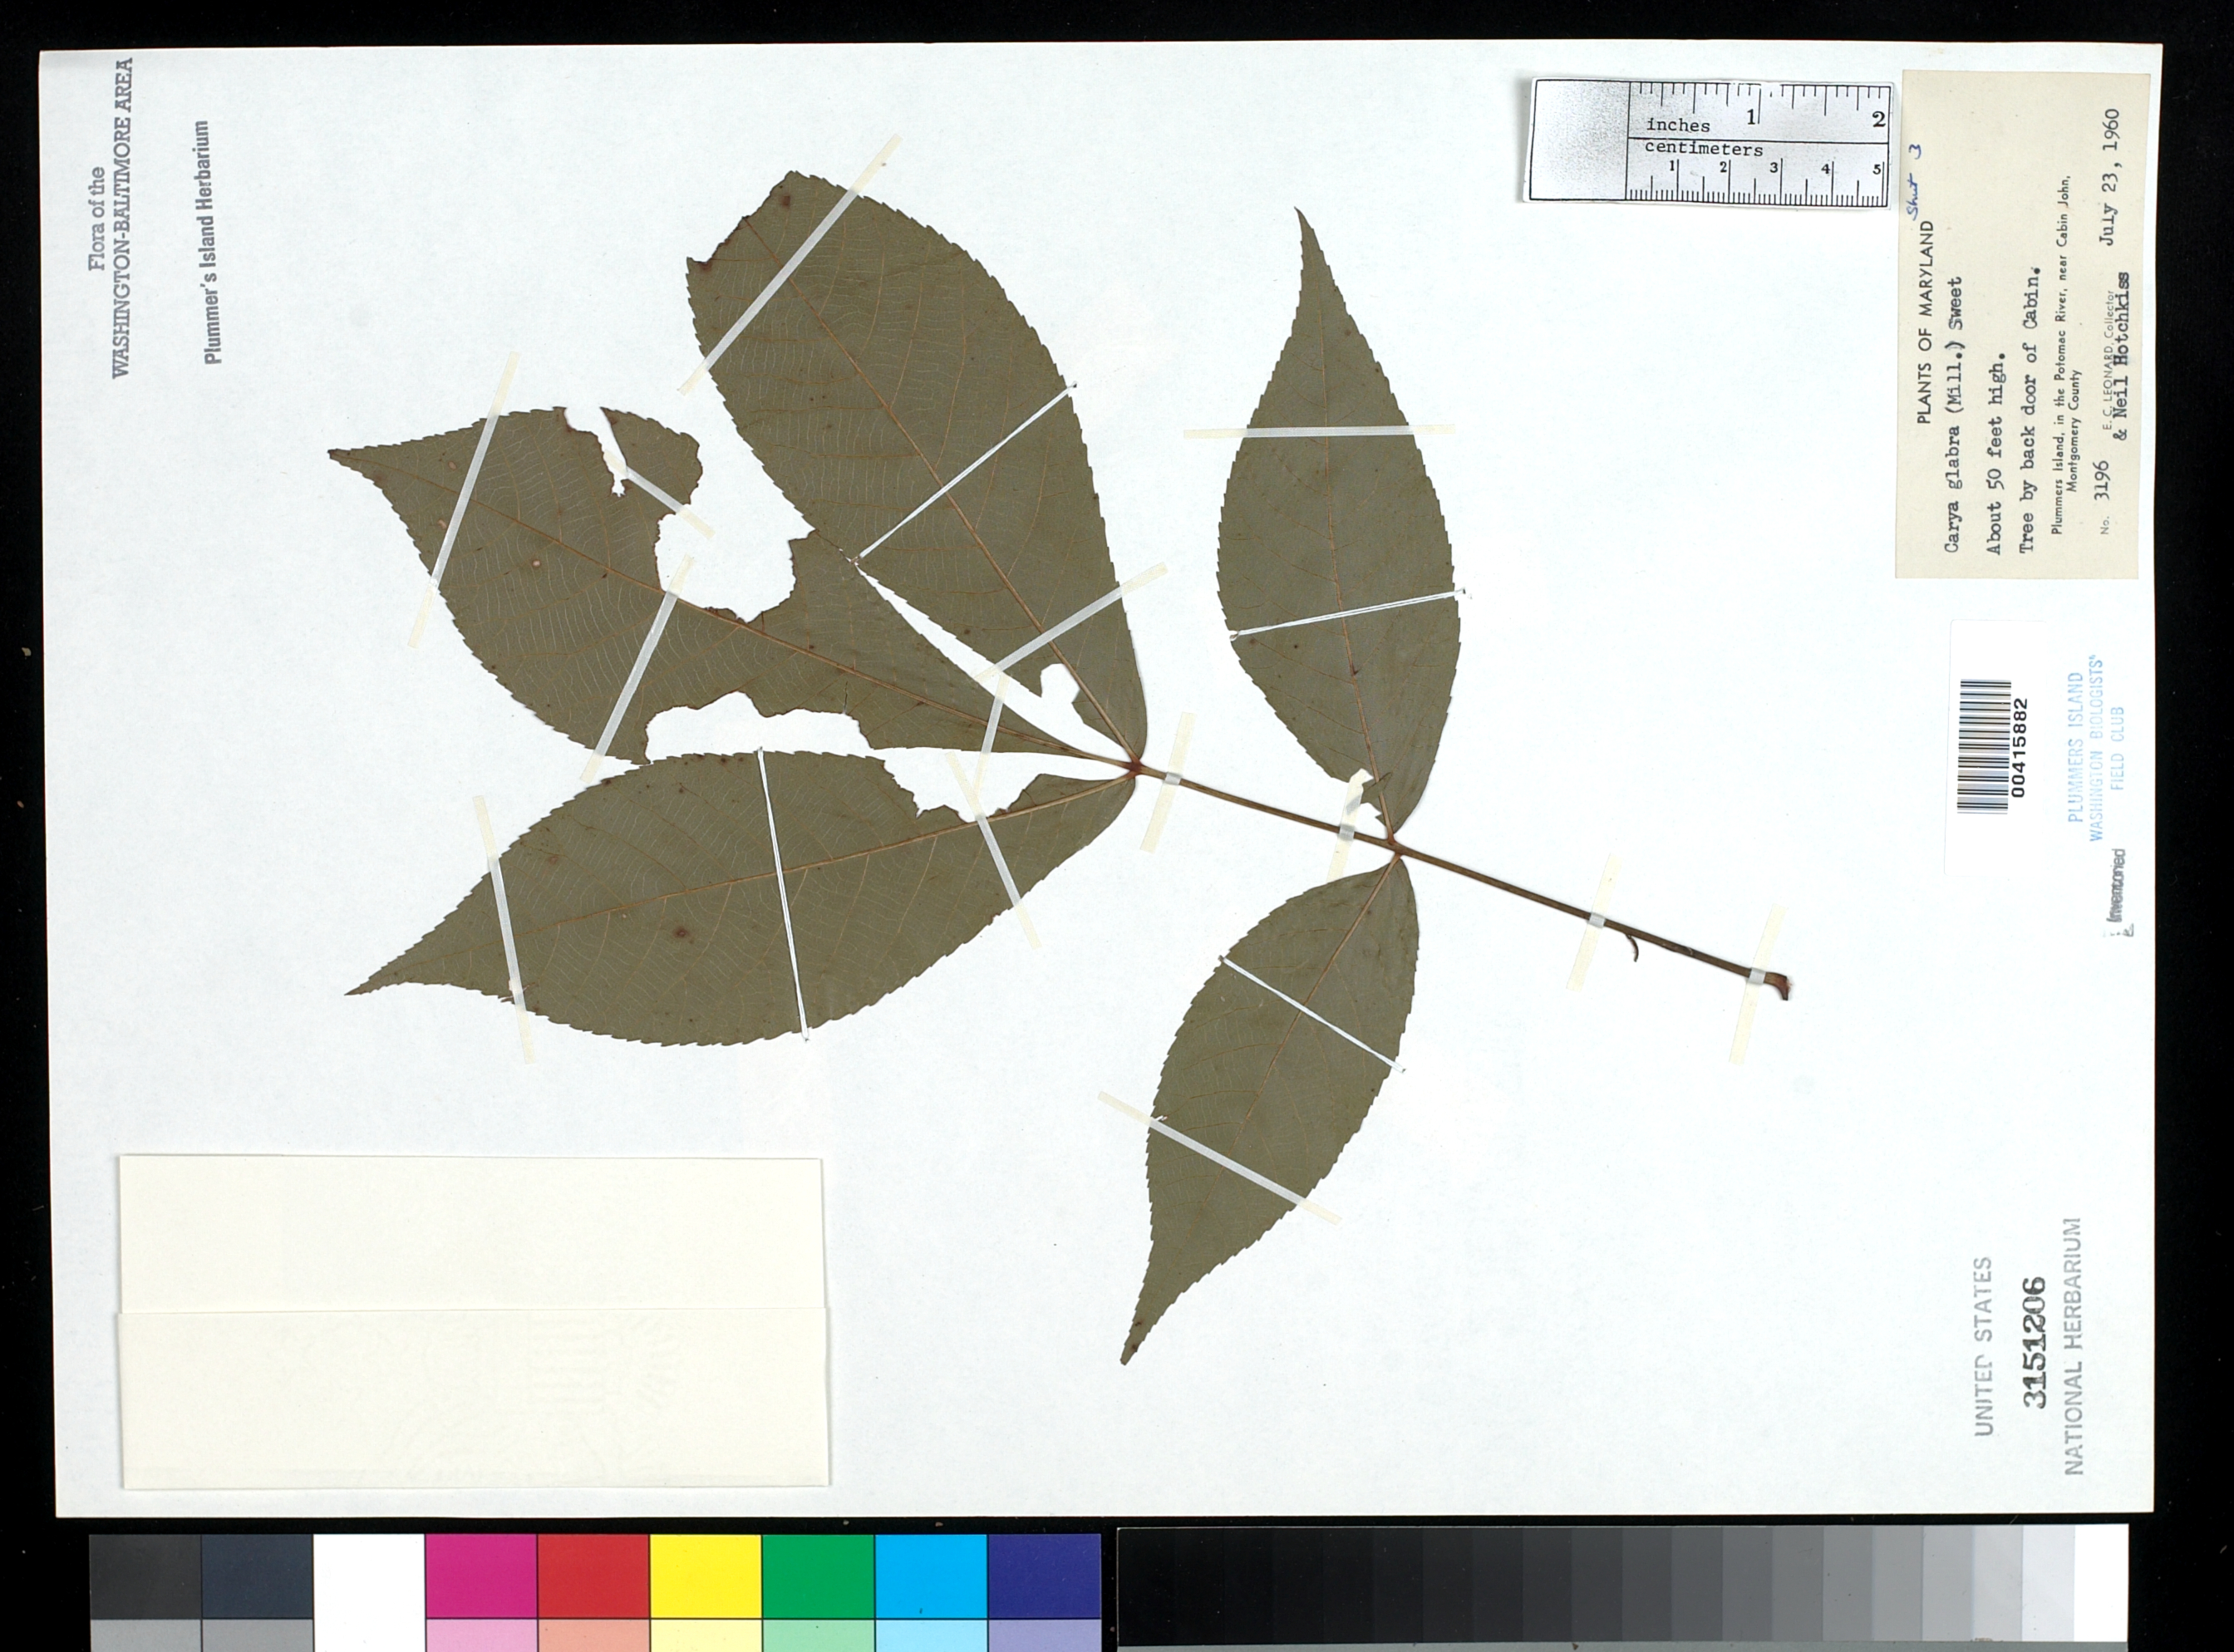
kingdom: Plantae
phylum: Tracheophyta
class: Magnoliopsida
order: Fagales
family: Juglandaceae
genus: Carya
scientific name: Carya glabra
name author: (Mill.) Sweet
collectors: N. Hotchkiss & E. C. Leonard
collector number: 3196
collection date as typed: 23 Jul 1960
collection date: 1960-07-23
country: United States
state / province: Maryland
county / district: Montgomery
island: Plummers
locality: Plummer's Island, tree by back door of Cabin C. & O. Canal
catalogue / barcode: US 3151206